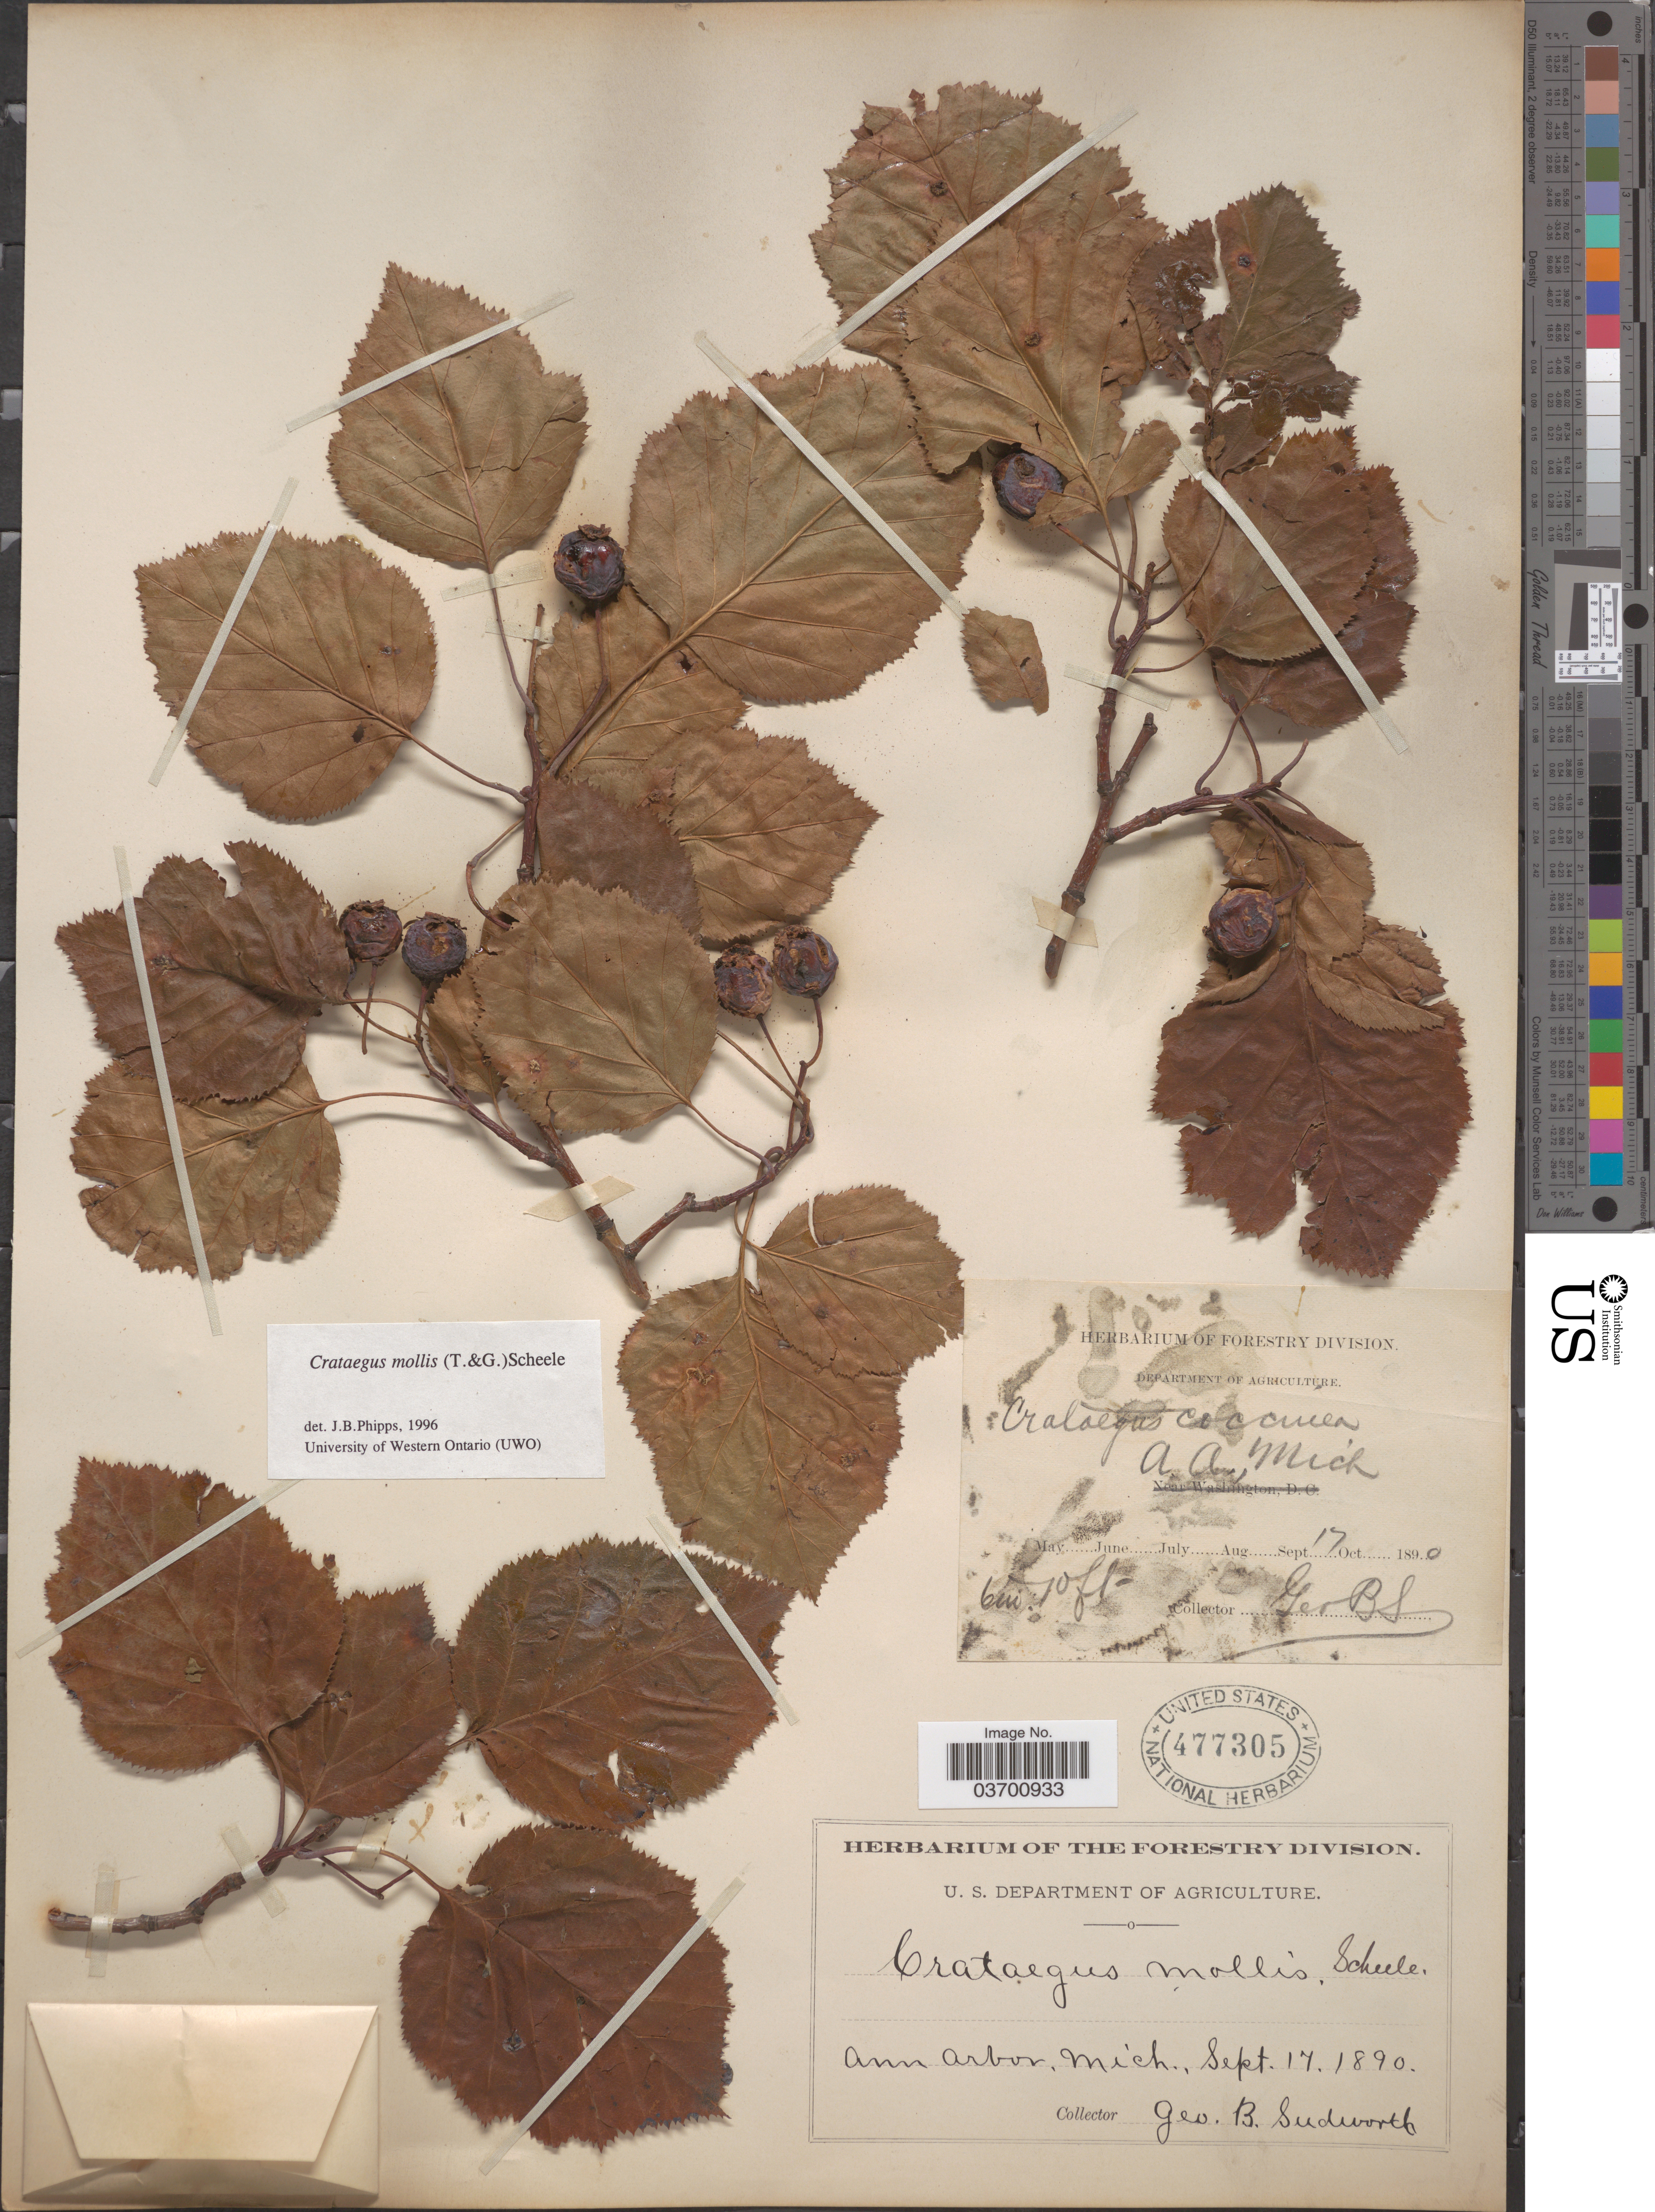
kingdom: Plantae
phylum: Tracheophyta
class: Magnoliopsida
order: Rosales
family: Rosaceae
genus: Crataegus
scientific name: Crataegus mollis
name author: (Torr. & A. Gray) Scheele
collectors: G. B. Sudworth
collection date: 1890-09-17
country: United States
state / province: Michigan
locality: Ann Arbor.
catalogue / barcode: US 477305